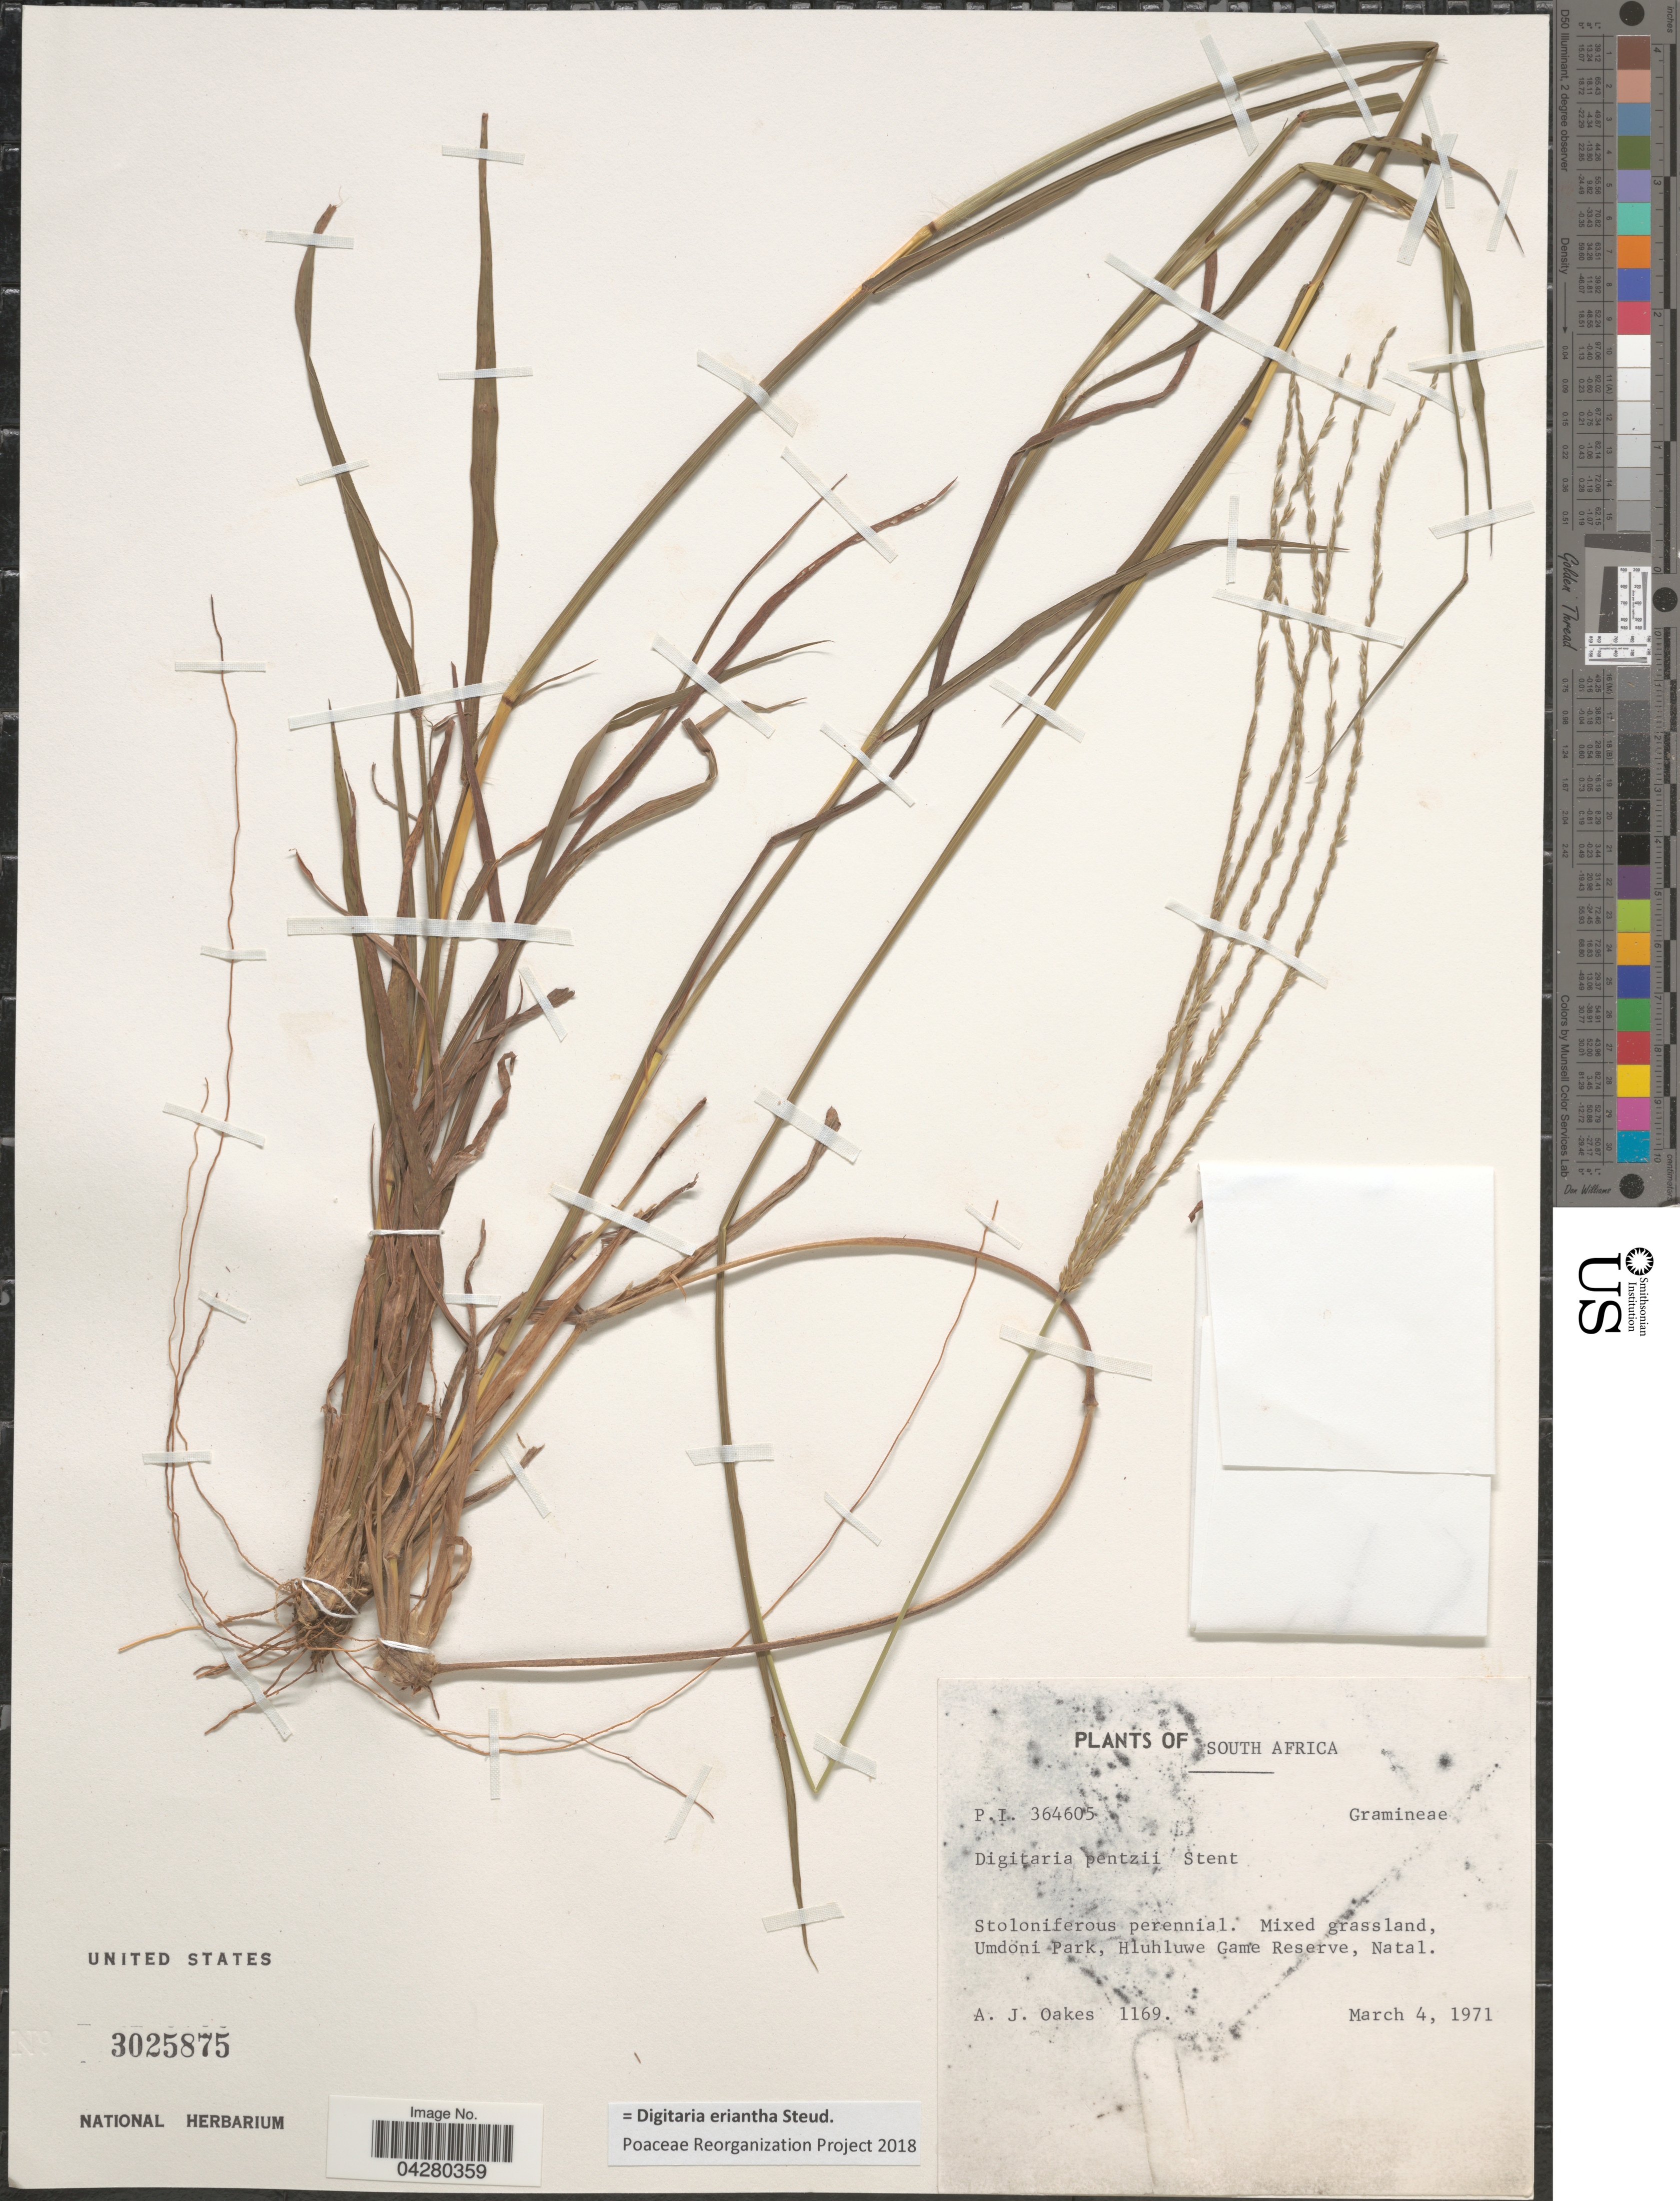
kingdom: Plantae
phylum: Tracheophyta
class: Liliopsida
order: Poales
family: Poaceae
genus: Digitaria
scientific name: Digitaria eriantha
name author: Steud.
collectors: A. Oakes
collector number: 1169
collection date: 1971-03-04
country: South Africa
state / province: KwaZulu-Natal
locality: Mixed grassland, Umdoni Park, Hluhluwe Game Reserve, Natal.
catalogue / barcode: US 3025875